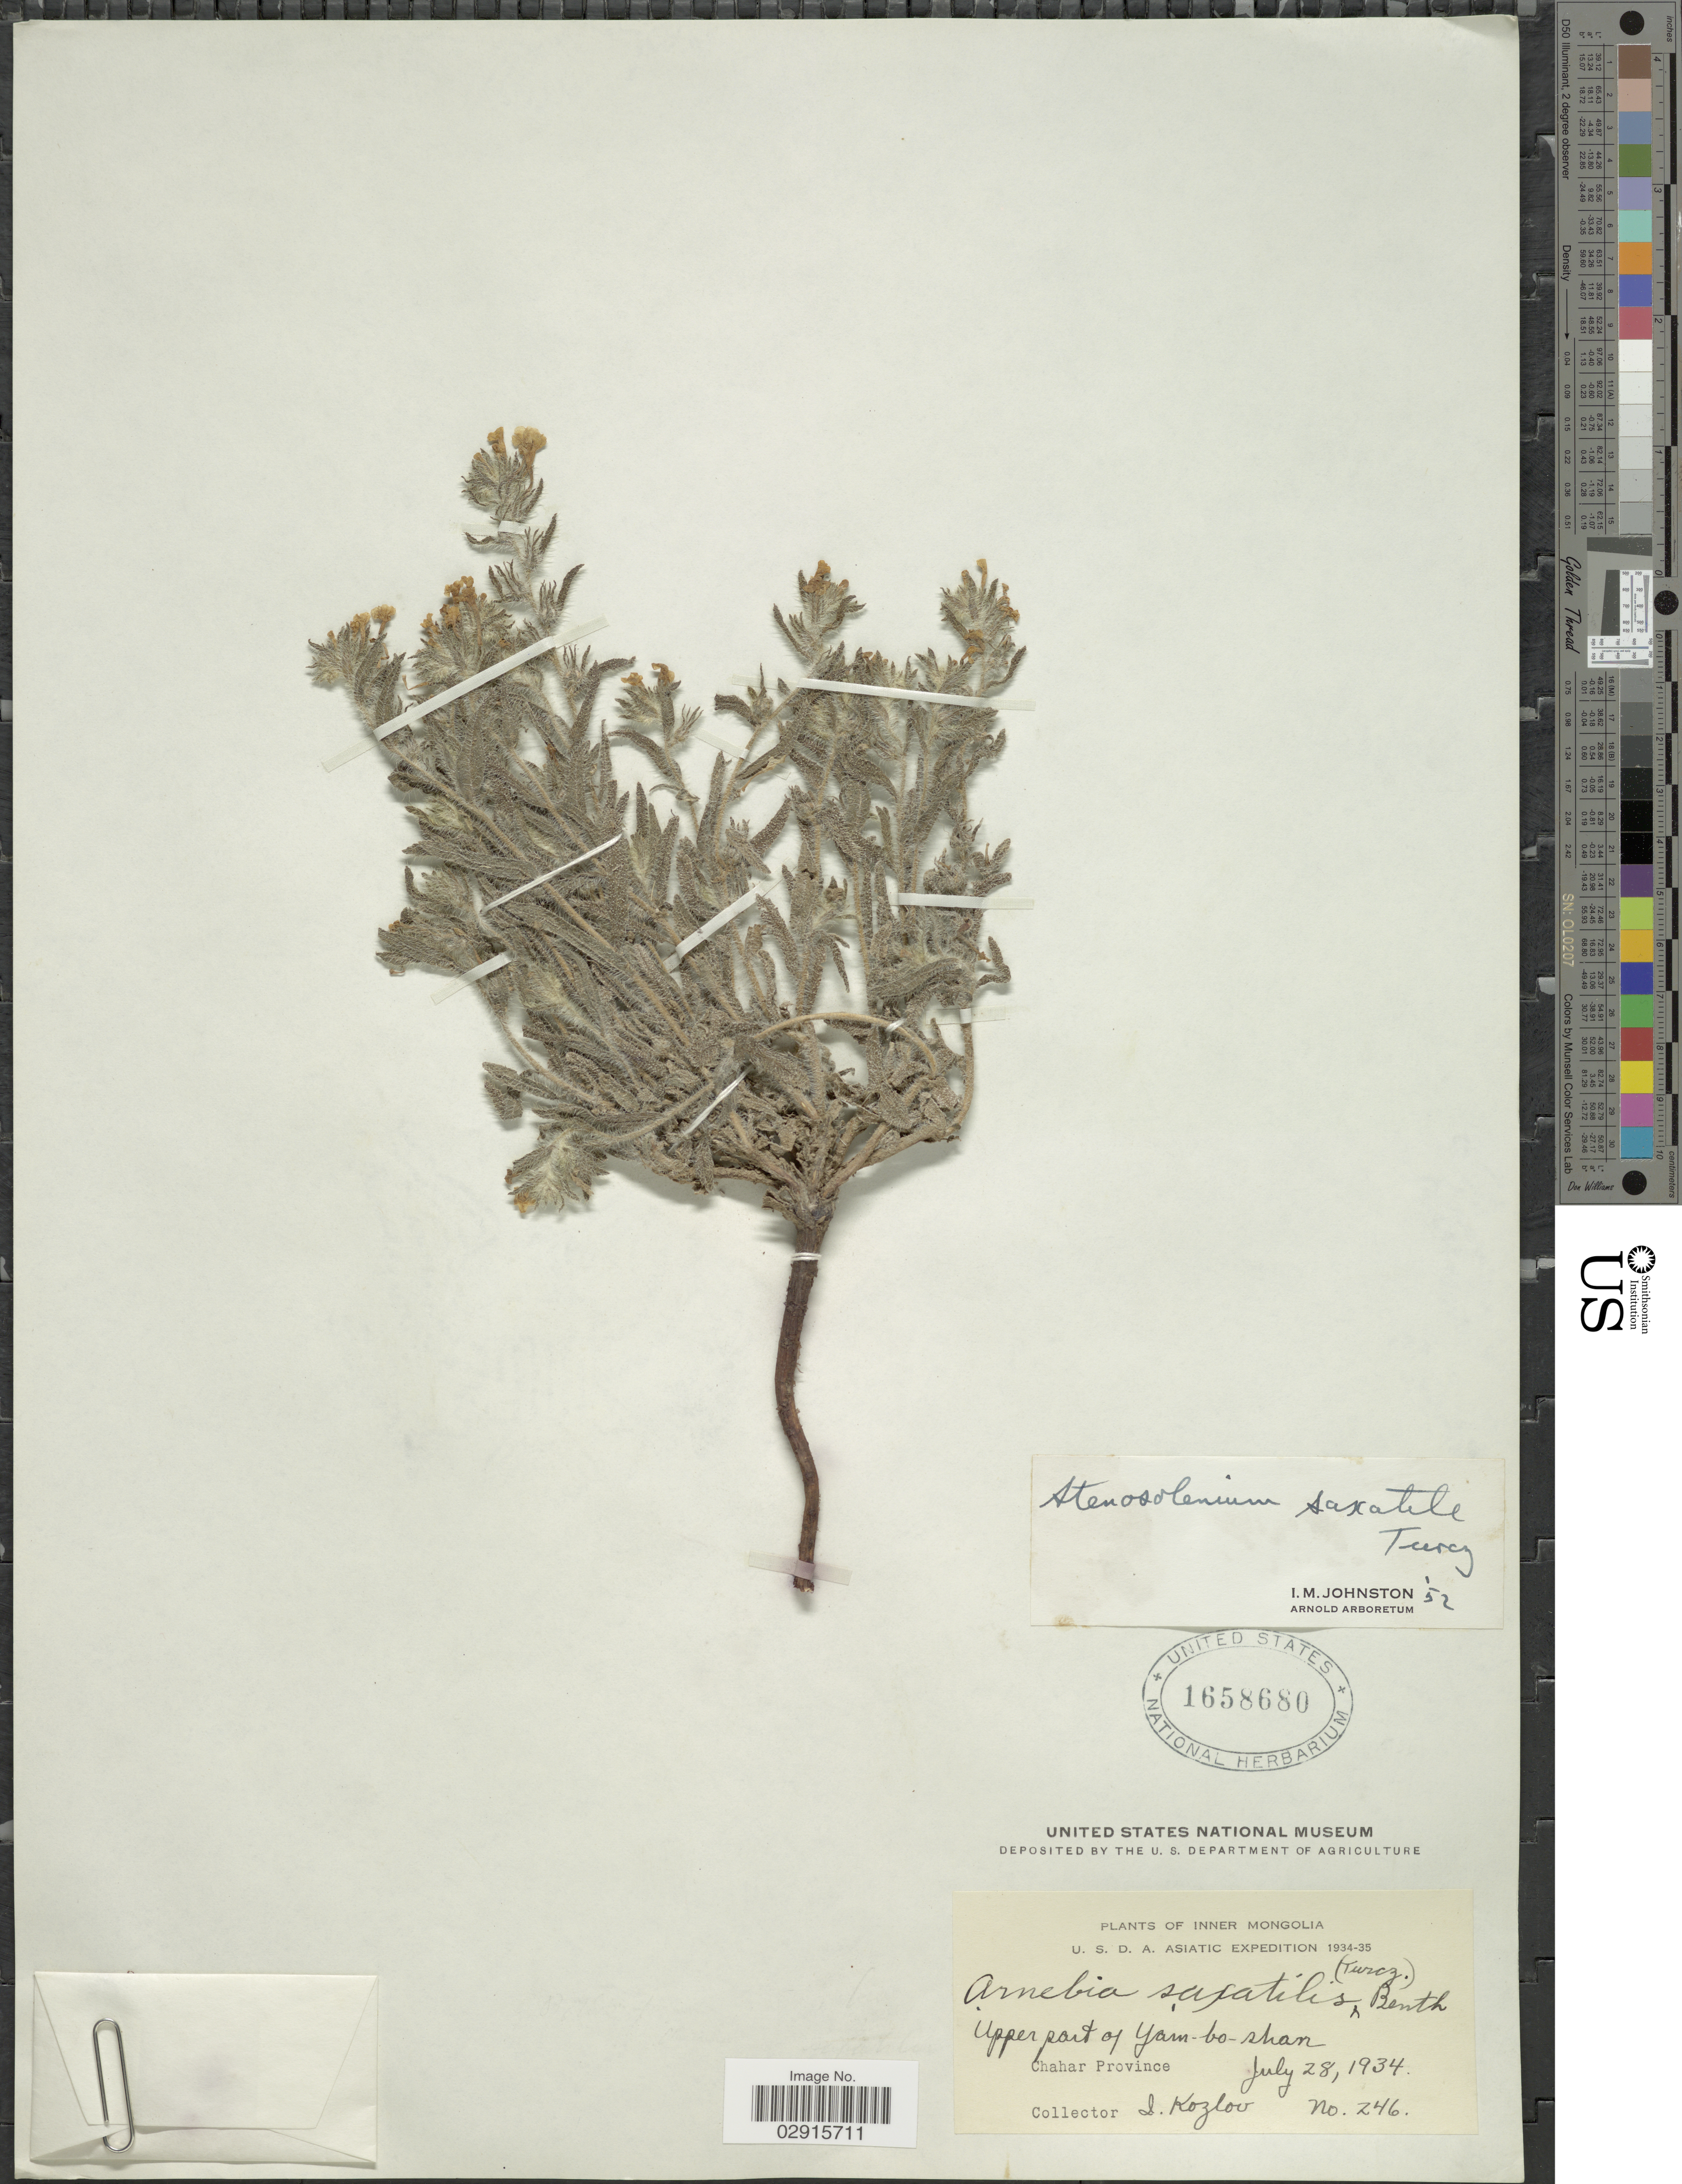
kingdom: Plantae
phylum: Tracheophyta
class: Magnoliopsida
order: Boraginales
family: Boraginaceae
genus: Stenosolenium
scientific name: Stenosolenium saxatile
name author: (Pall.) Turcz.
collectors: I. Kozlov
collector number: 246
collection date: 1934-07-28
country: China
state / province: Nei Monggol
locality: Inner Mongolia. Asiatic. Upper part of Yam-bo-shan. Chahar Province.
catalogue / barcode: US 1658680